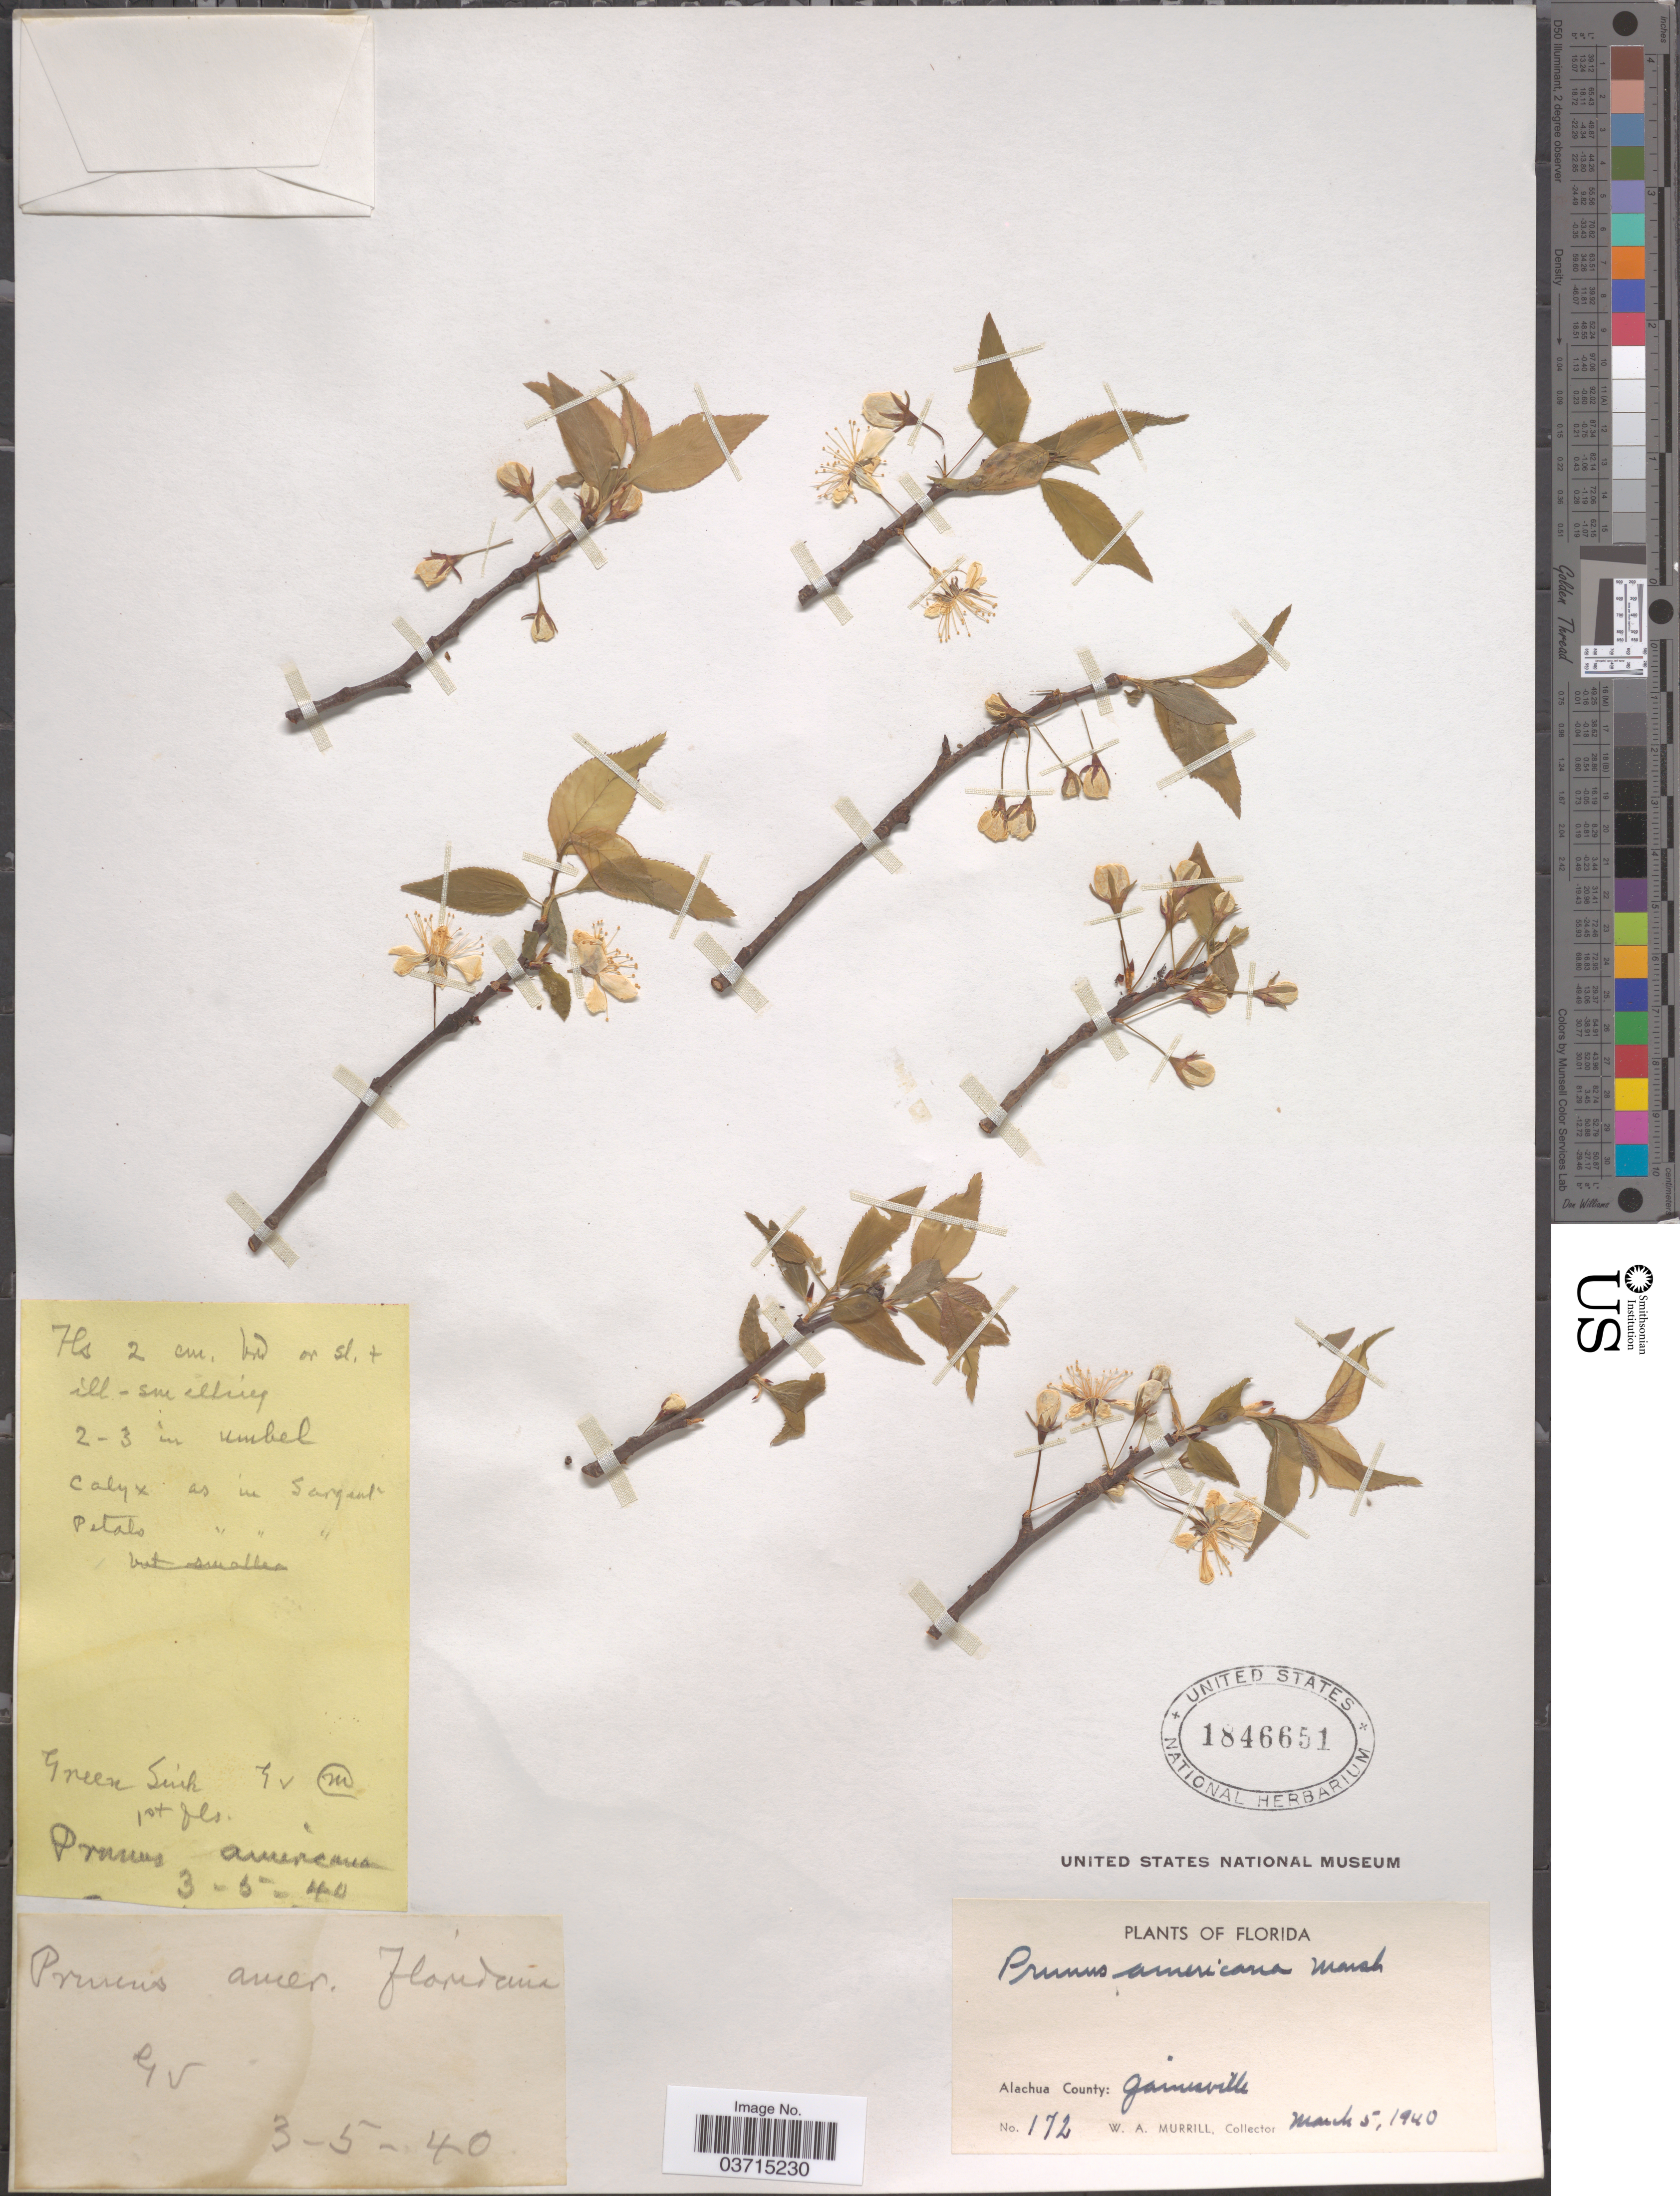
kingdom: Plantae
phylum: Tracheophyta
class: Magnoliopsida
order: Rosales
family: Rosaceae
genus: Prunus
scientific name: Prunus americana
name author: Marshall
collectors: W. A. Murrill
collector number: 172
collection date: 1940-03-05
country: United States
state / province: Florida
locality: Green Sink. Alachua County: Gainesville.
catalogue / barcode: US 1846651